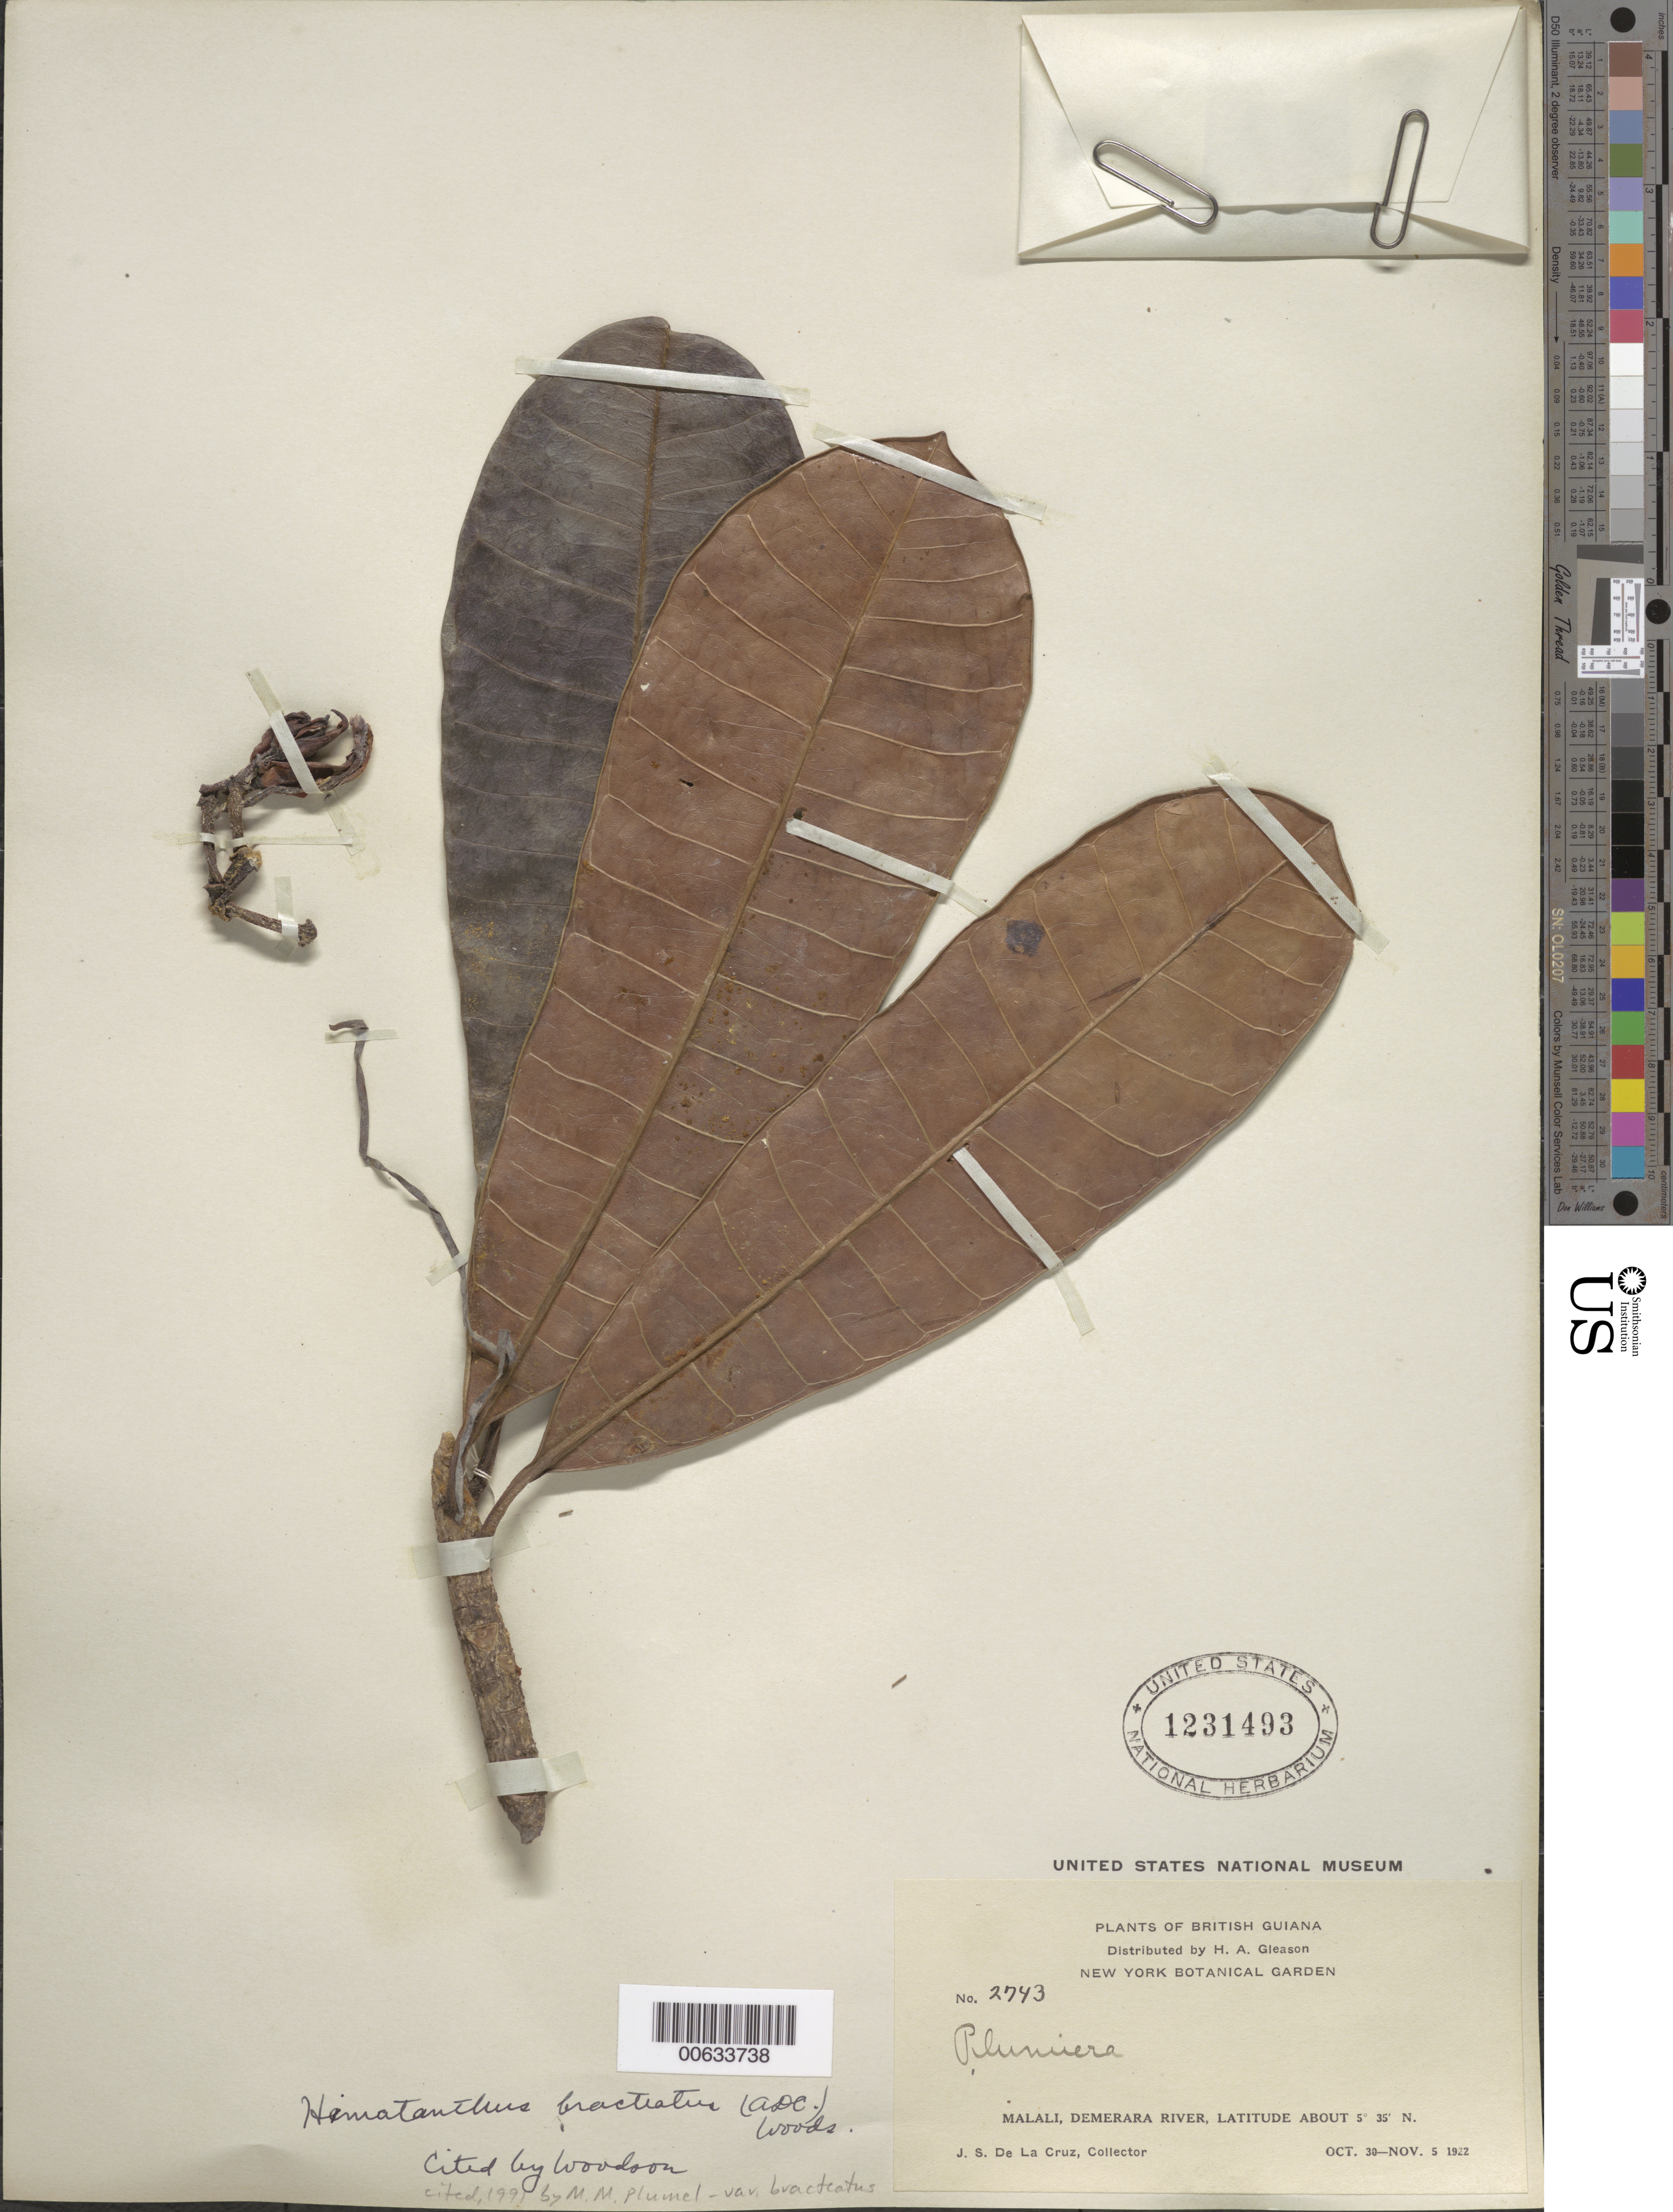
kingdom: Plantae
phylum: Tracheophyta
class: Magnoliopsida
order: Gentianales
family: Apocynaceae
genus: Himatanthus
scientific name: Himatanthus bracteatus var. bracteatus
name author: (A. DC.) Woodson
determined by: Plumel, M. - M.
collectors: J. S. de la Cruz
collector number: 2743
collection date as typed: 30-Oct-22 to 5-Nov-22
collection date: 1922-10-30/1922-11-05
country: Guyana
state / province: U. Demerara-Berbice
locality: Malali, Demerara R.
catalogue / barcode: US 1231493